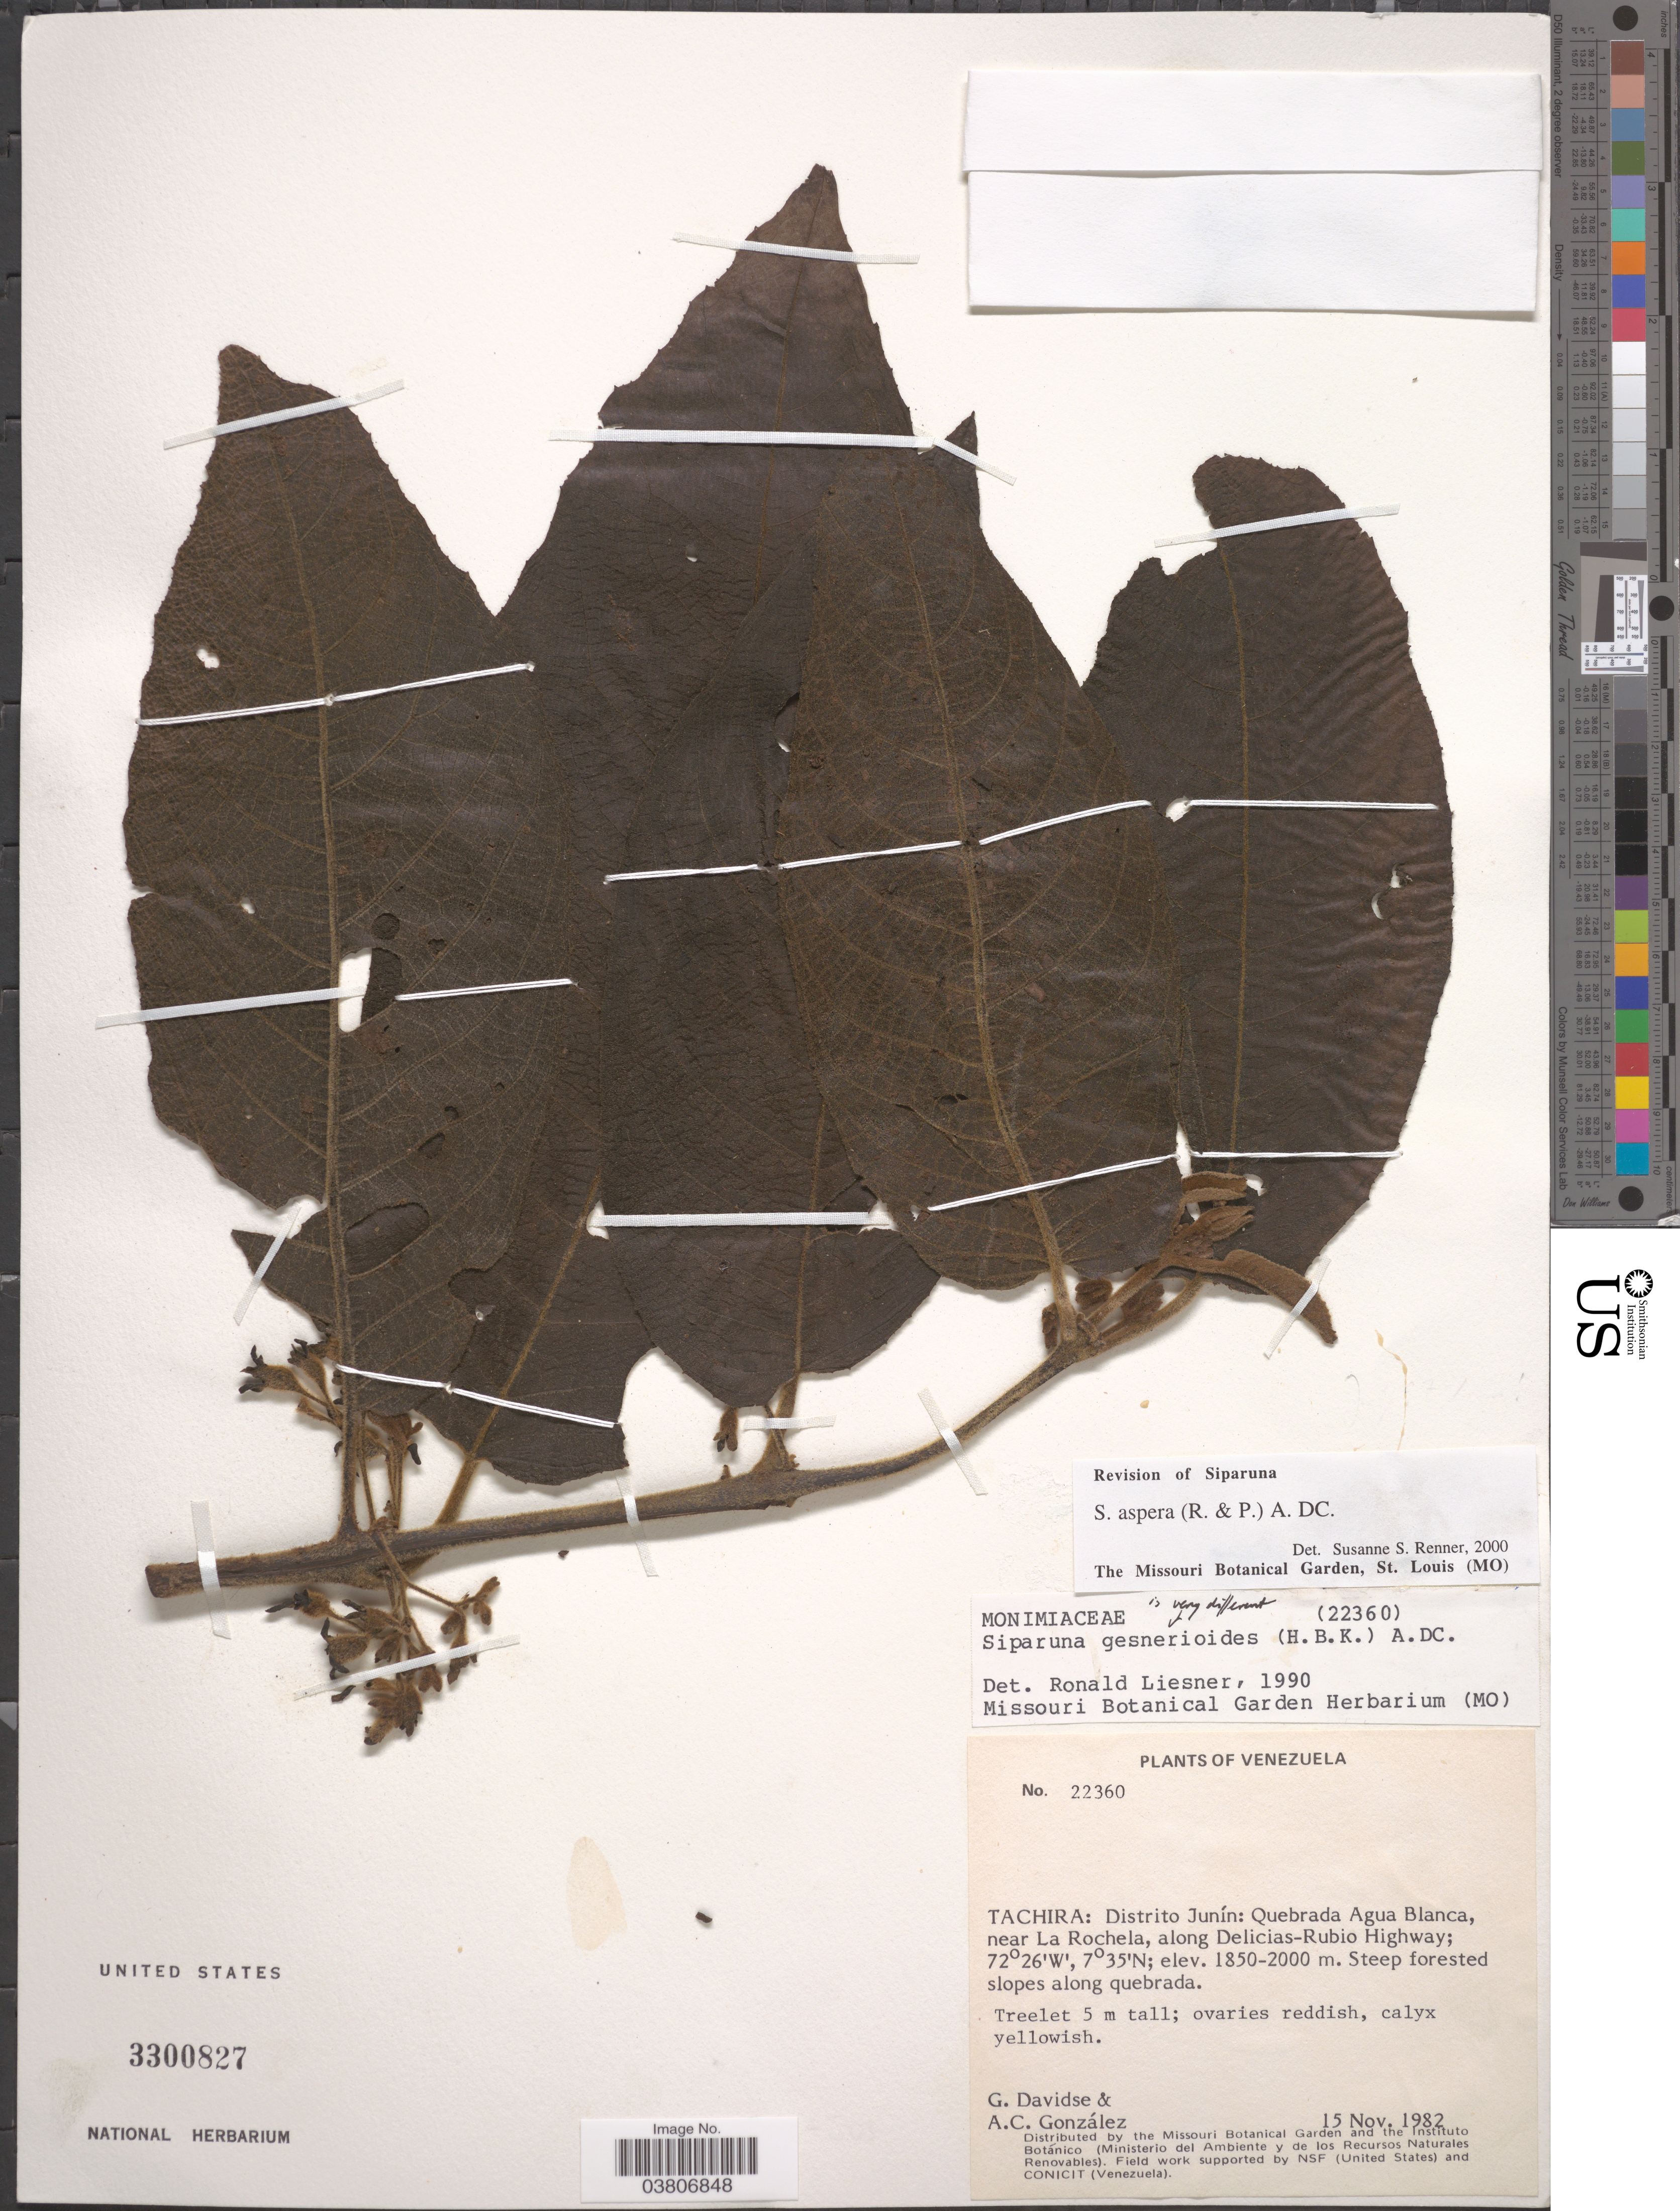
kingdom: Plantae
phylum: Tracheophyta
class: Magnoliopsida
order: Laurales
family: Siparunaceae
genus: Siparuna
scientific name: Siparuna aspera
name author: (Ruiz & Pav.) A. DC.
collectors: G. Davidse & A. C. González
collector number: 22360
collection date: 1982-11-15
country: Venezuela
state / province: Tachira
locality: Distrito Junín: Quebrada Agua Blanca, near La Rochela, along Delicias-Rubio Highway.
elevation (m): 1850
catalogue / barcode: US 3300827